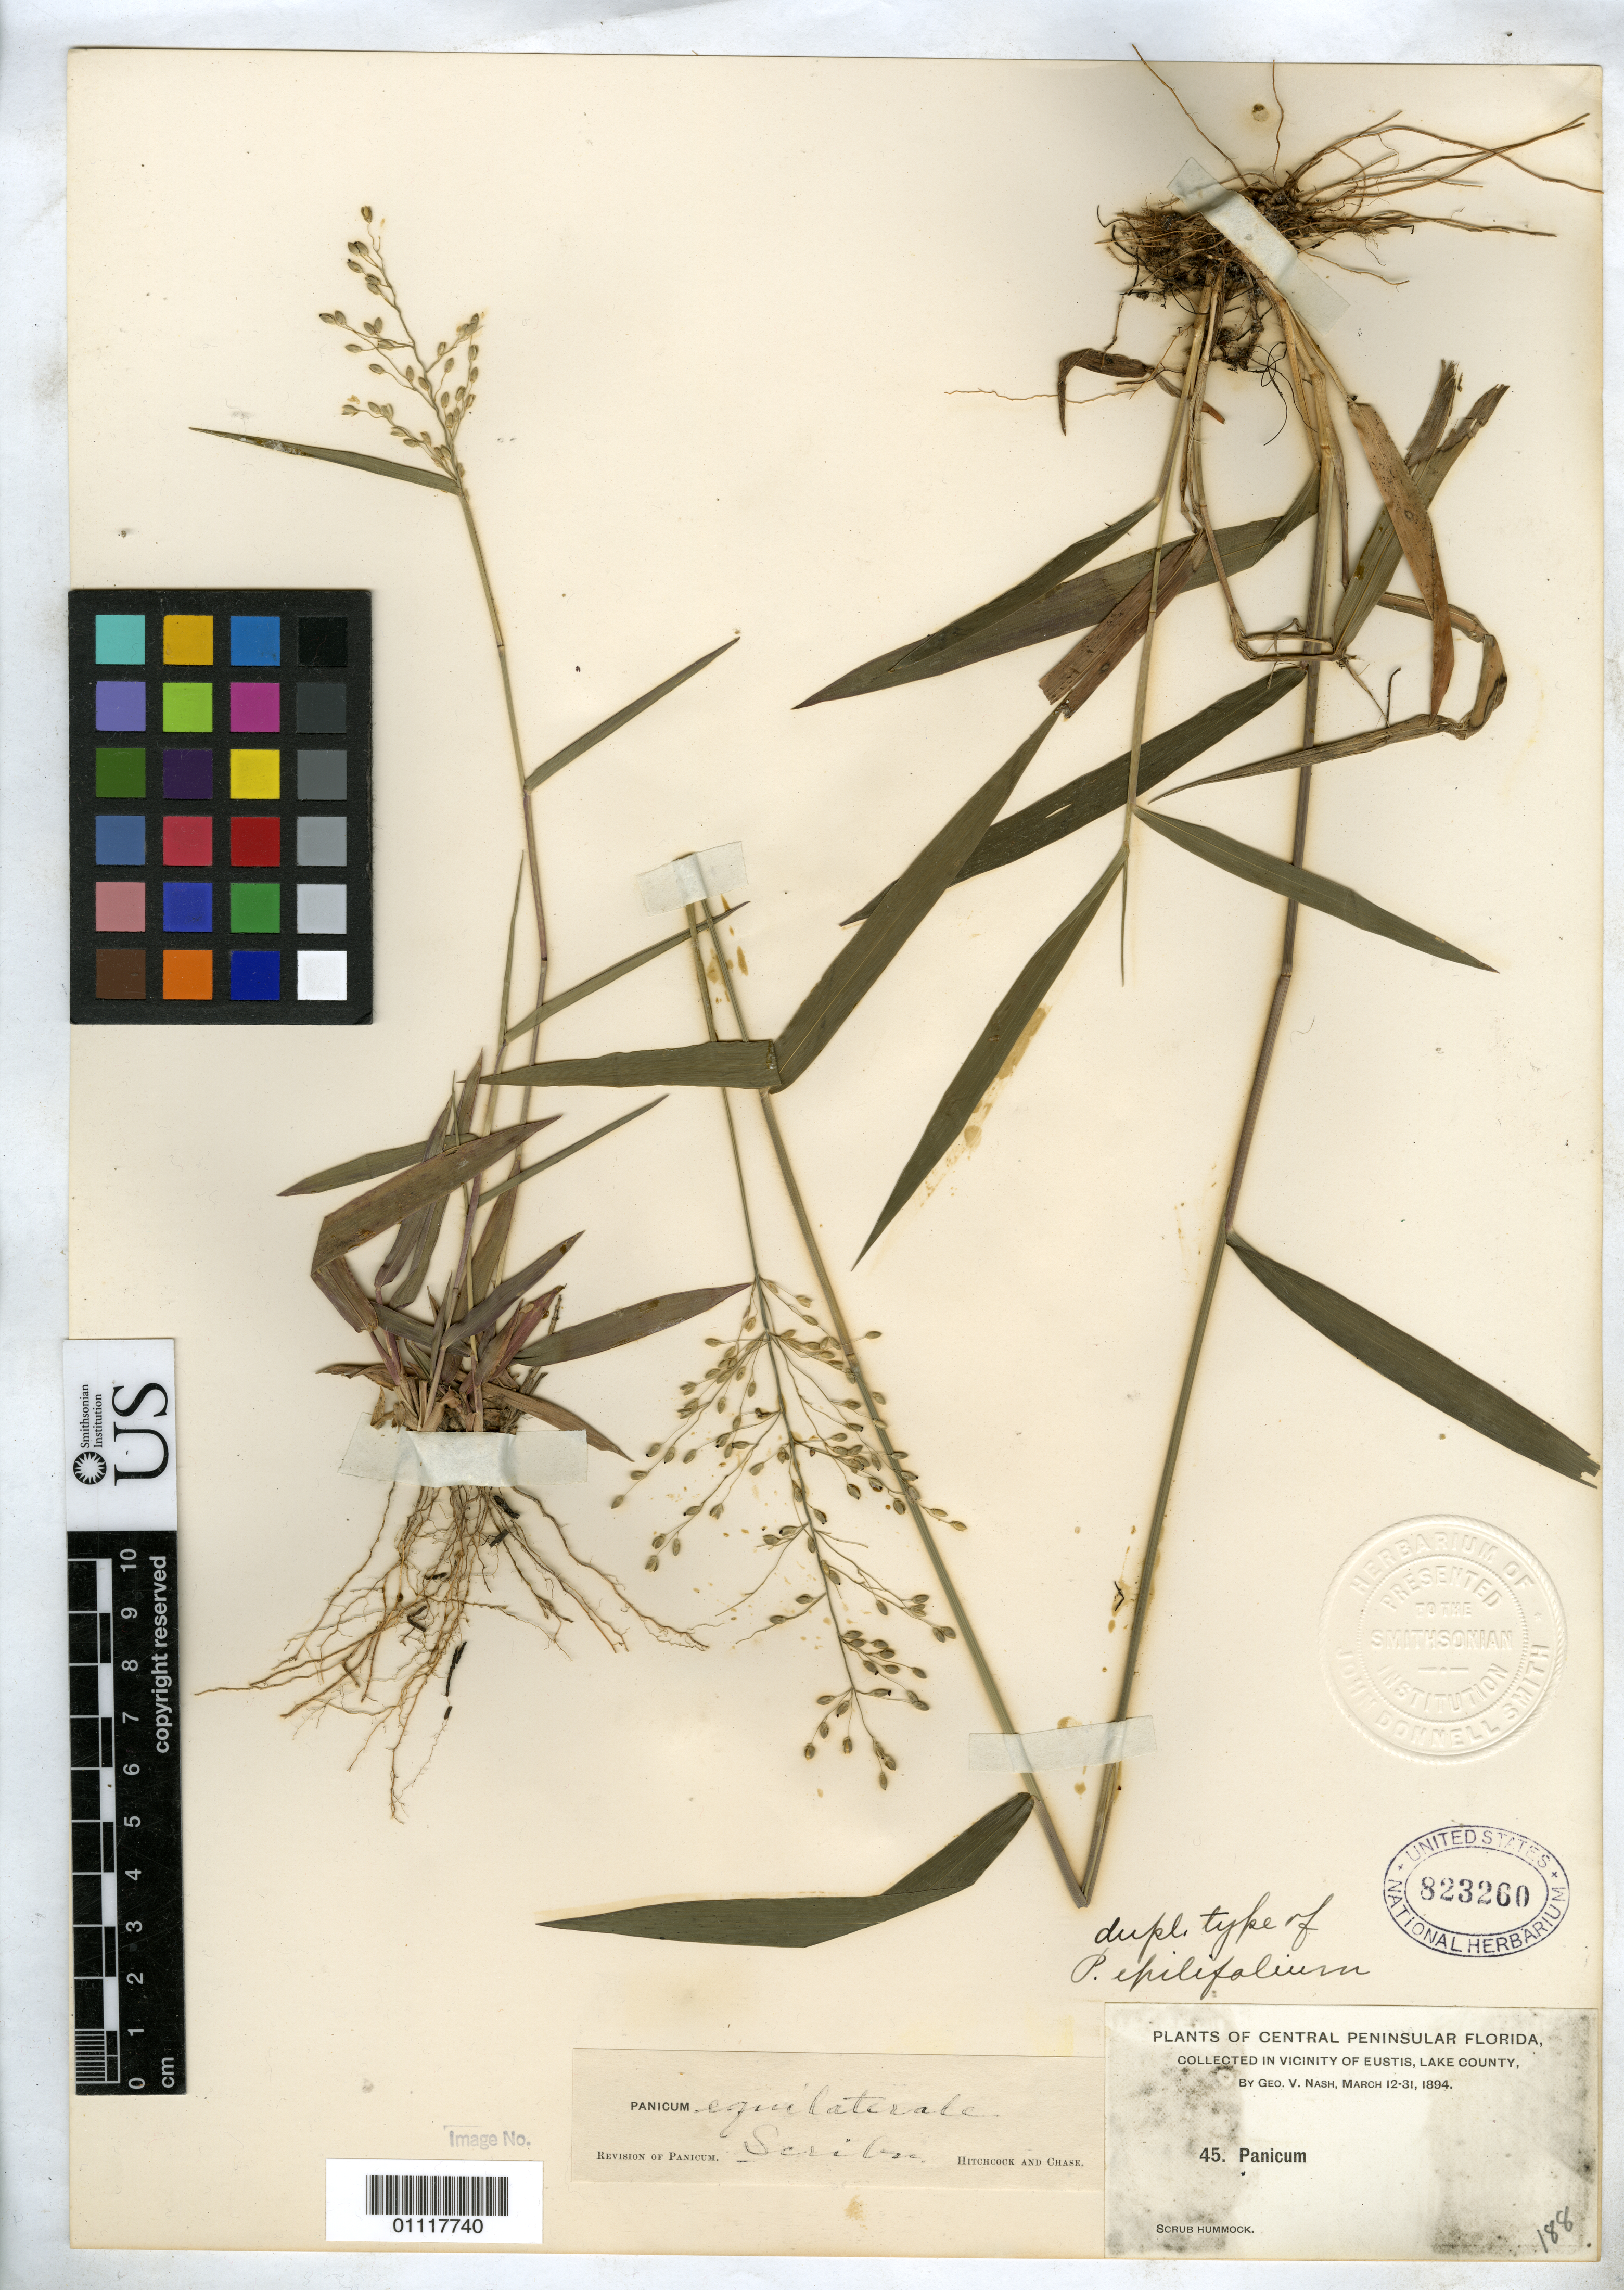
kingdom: Plantae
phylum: Tracheophyta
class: Liliopsida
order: Poales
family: Poaceae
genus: Panicum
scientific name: Panicum epilifolium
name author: Nash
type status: Isotype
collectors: G. V. Nash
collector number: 45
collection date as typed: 12 Mar 1894 to 31 Mar 1894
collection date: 1894-03-12/1894-03-31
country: United States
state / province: Florida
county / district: Lake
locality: Collected in vicinity of Eustis.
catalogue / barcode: US 823260